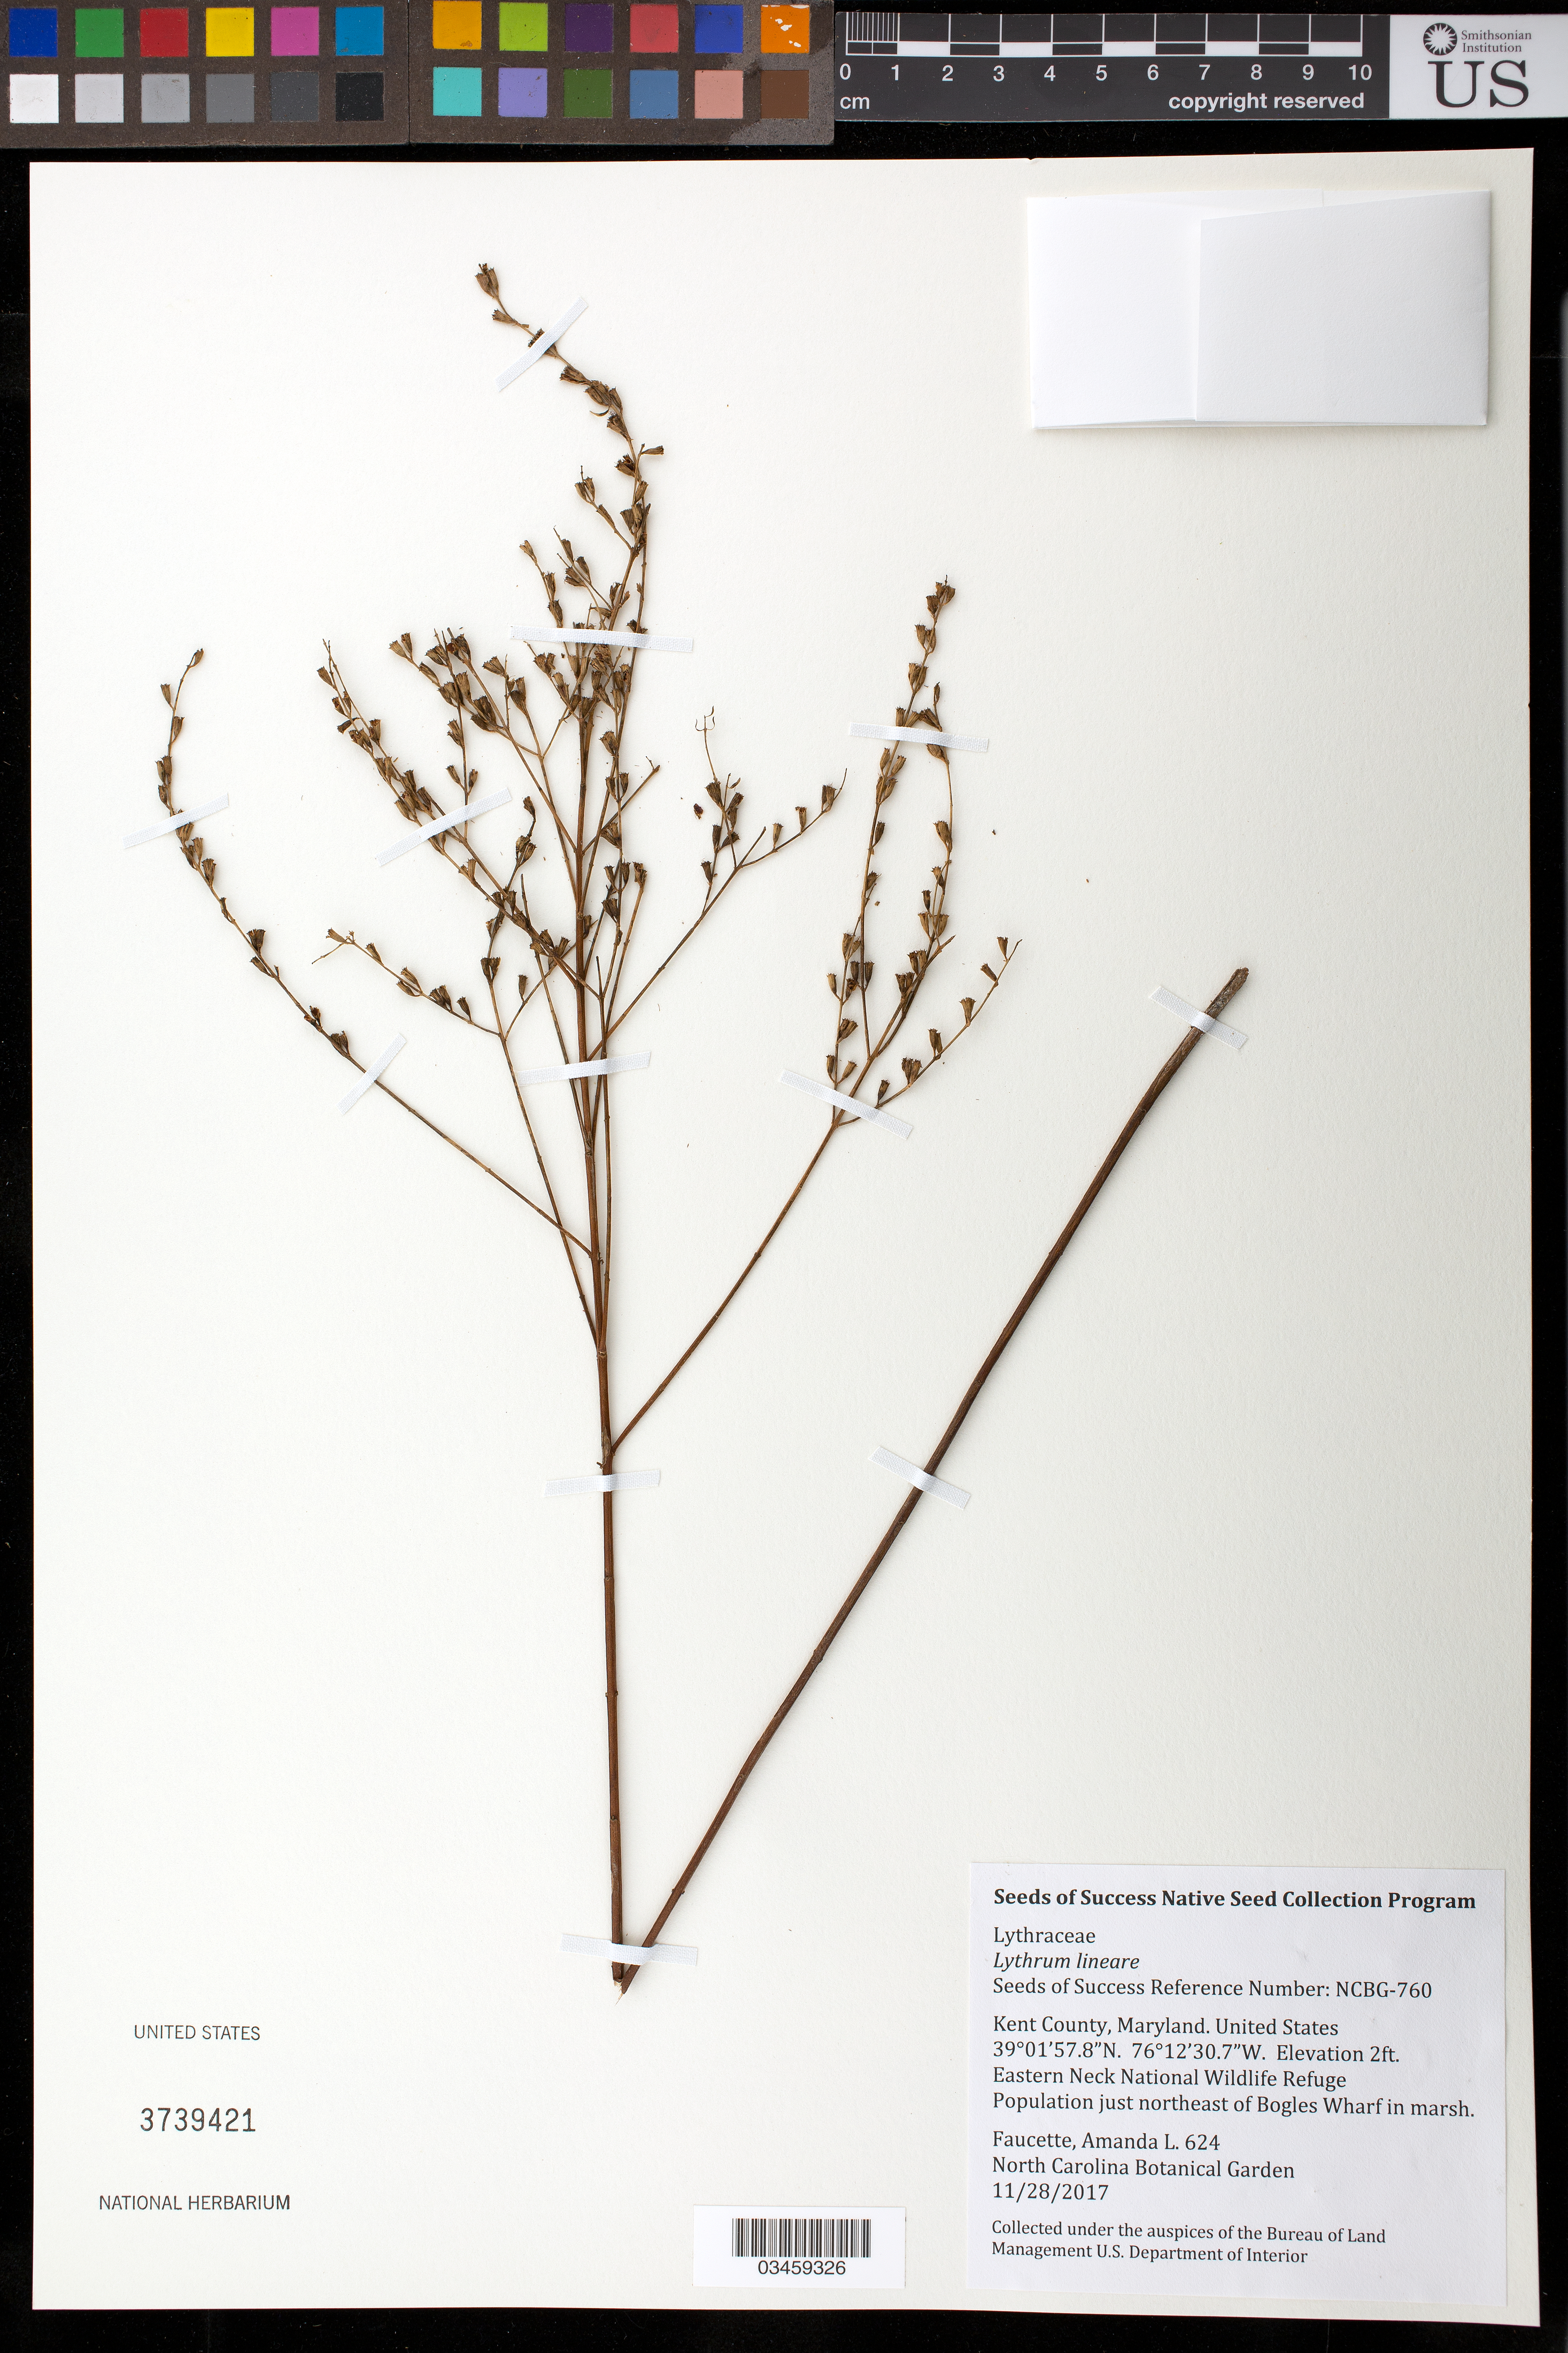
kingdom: Plantae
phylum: Tracheophyta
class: Magnoliopsida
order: Myrtales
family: Lythraceae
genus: Lythrum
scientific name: Lythrum lineare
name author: L.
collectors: A. Faucette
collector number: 624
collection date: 2017-11-28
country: United States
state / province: Maryland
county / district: Kent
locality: Eastern Neck National Wildlife Refuge, NE of Bogles Wharf in marsh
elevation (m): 1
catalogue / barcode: US 3739421